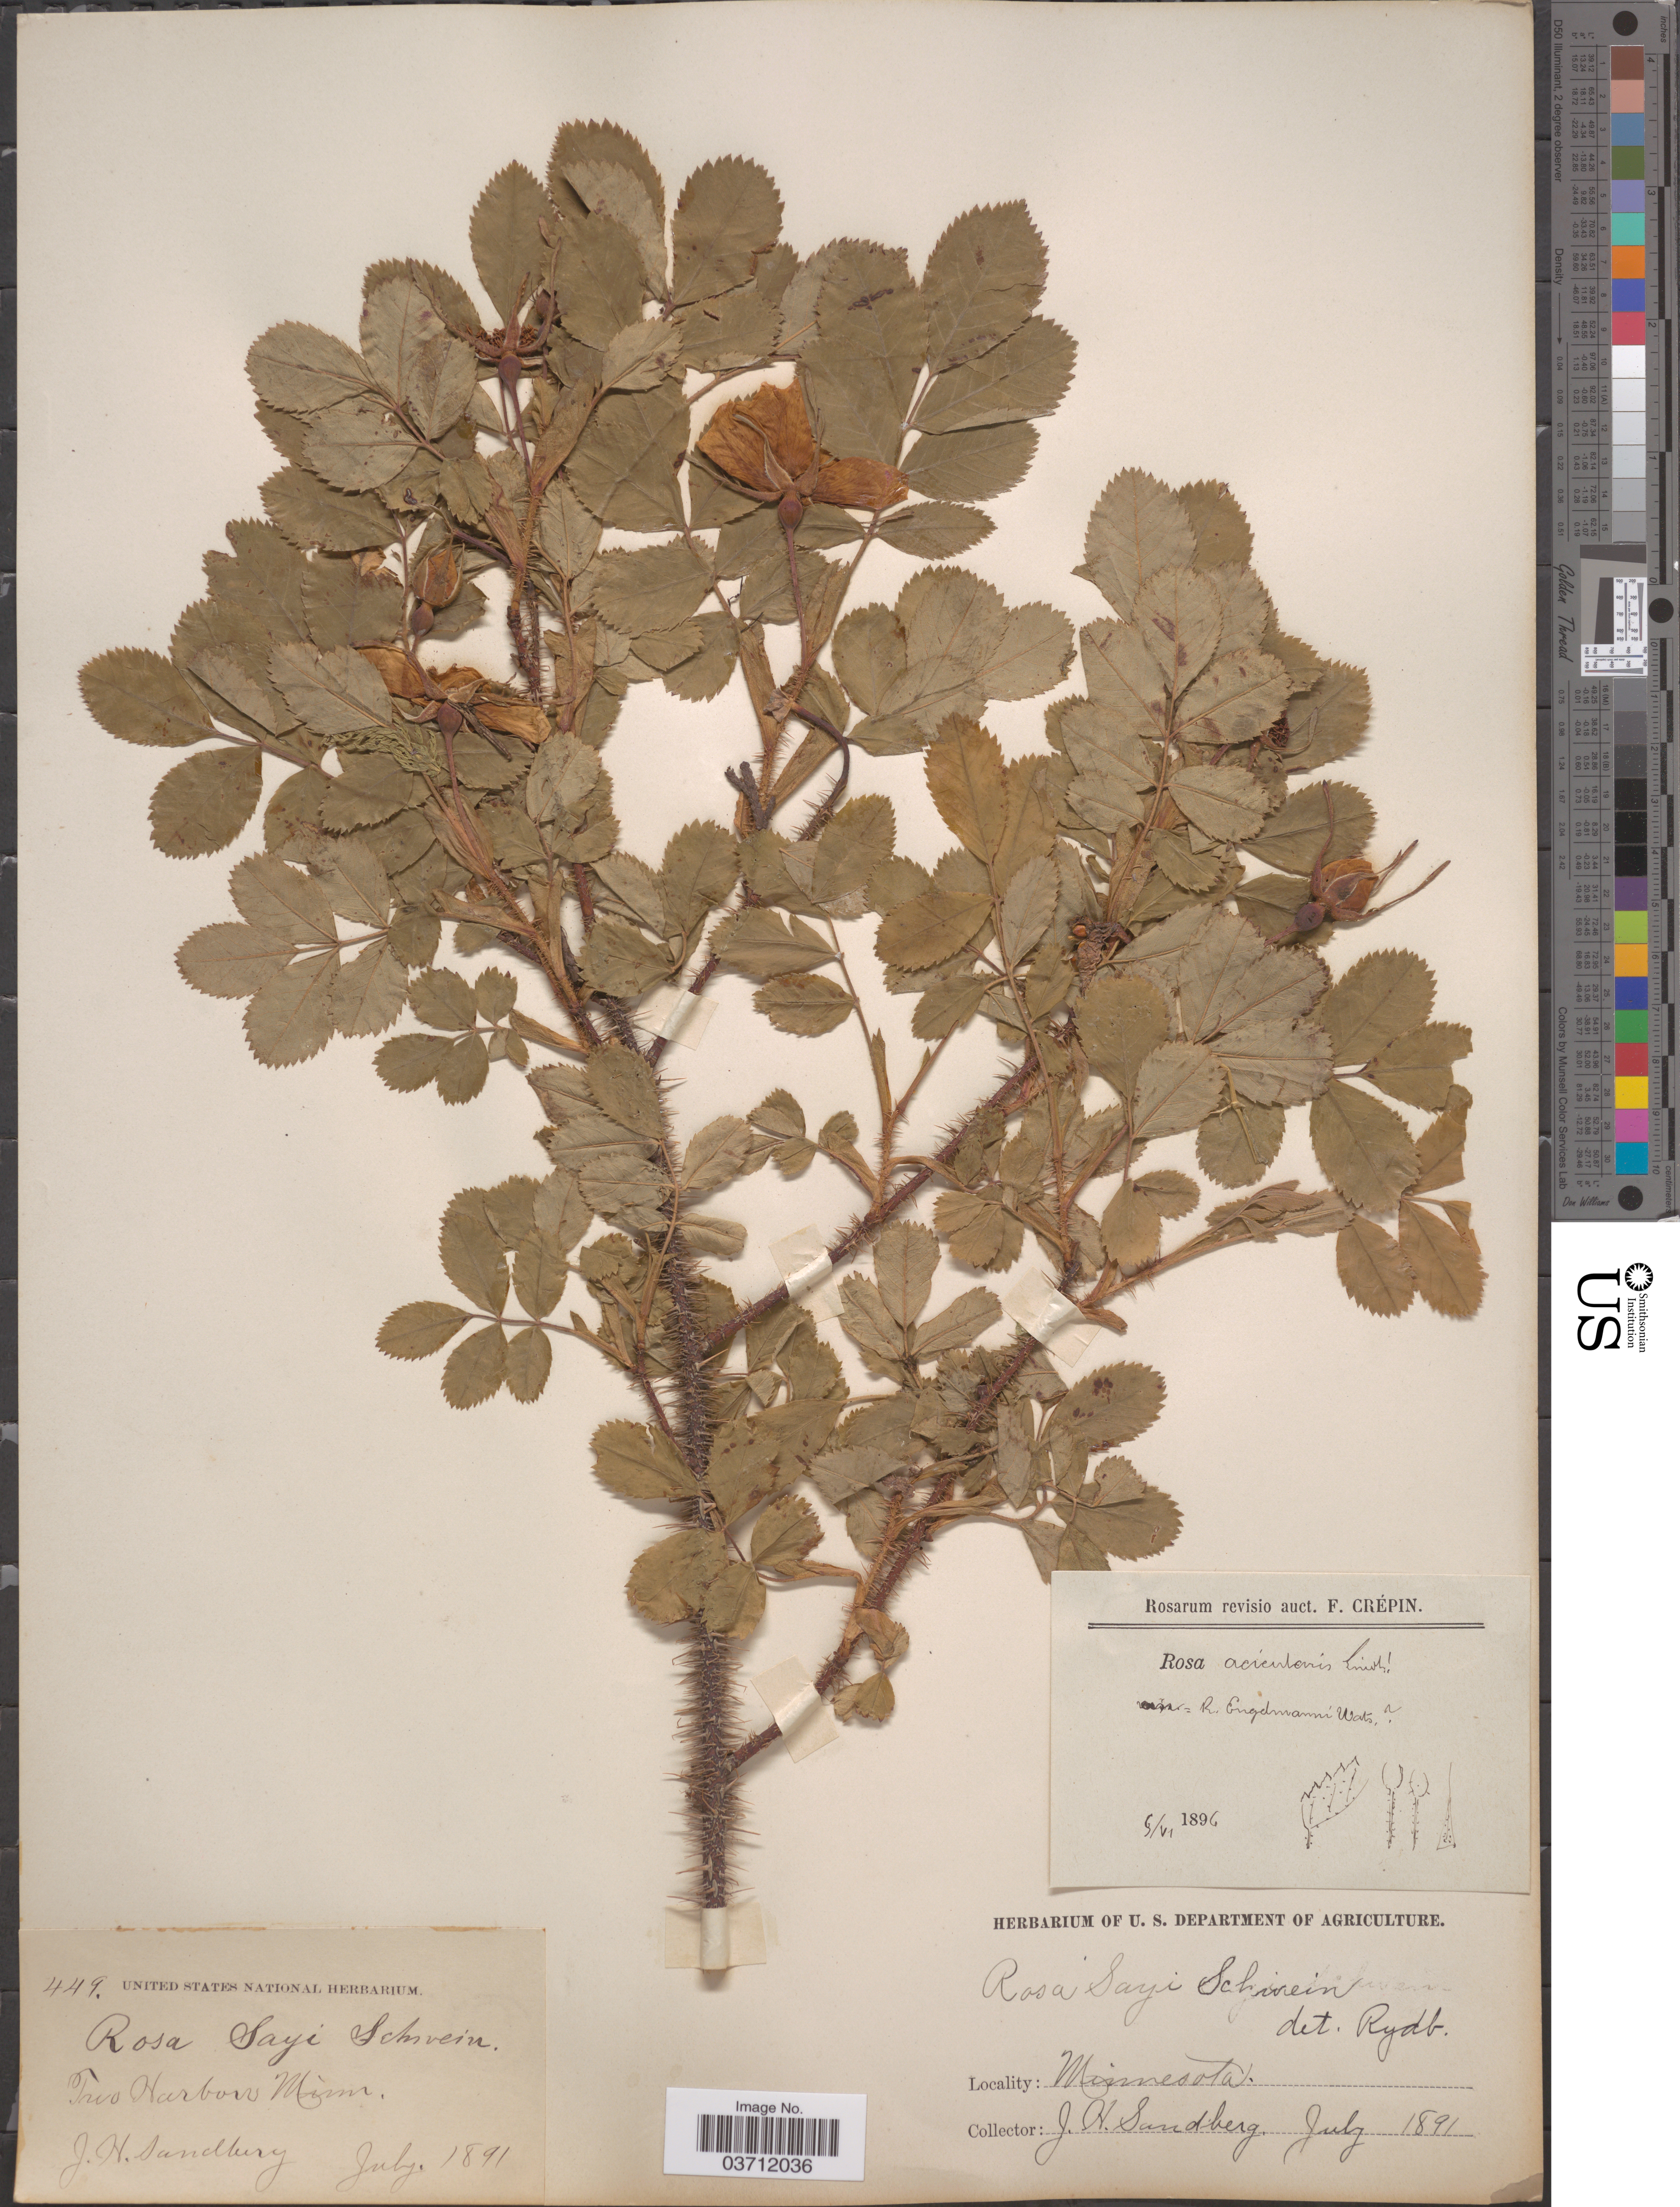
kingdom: Plantae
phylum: Tracheophyta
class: Magnoliopsida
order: Rosales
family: Rosaceae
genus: Rosa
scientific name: Rosa sayi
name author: Schwein.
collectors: J. H. Sandberg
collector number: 449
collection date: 1891-07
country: United States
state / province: Minnesota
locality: Two Harbors.